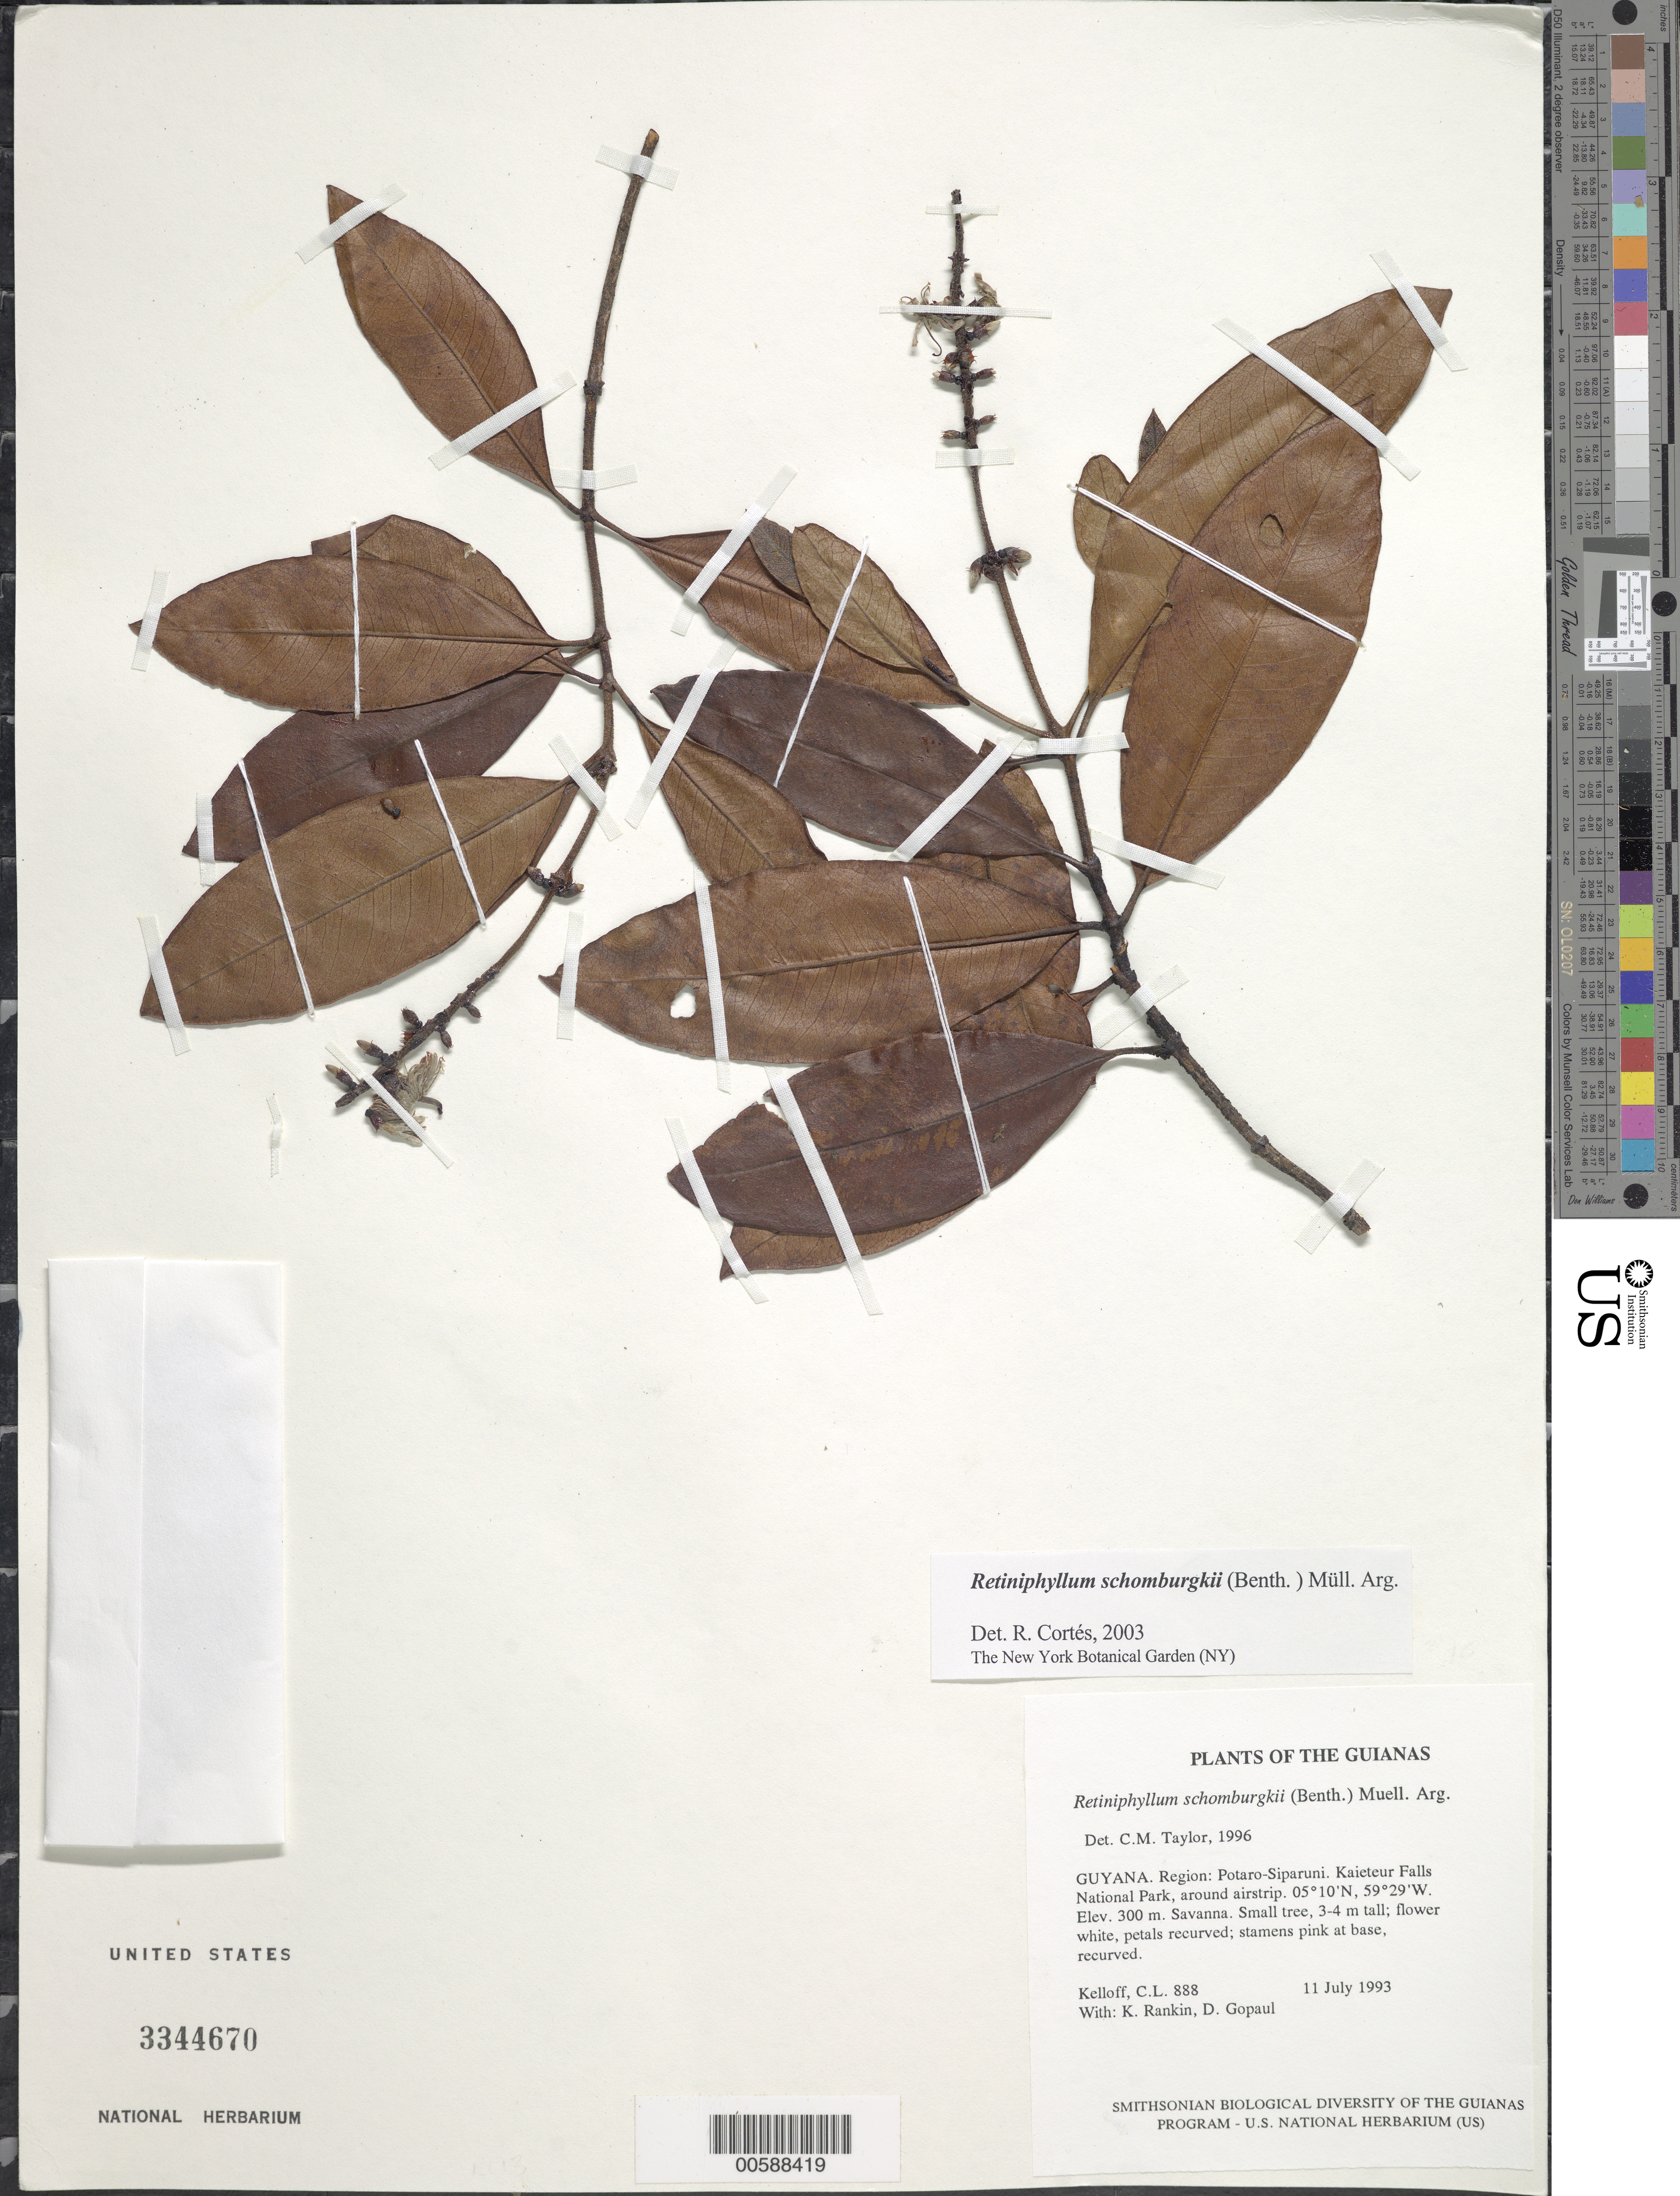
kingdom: Plantae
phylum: Tracheophyta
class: Magnoliopsida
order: Gentianales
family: Rubiaceae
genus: Retiniphyllum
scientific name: Retiniphyllum schomburgkii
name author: (Benth.) Müll. Arg.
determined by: Taylor, Charlotte M.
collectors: C. L. Kelloff, K. Rankin & D. Gopaul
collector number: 888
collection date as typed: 11 July 1993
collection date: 1993-07-11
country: Guyana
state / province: Potaro-Siparuni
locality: Kaieteur Falls National Park, around airstrip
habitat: Savanna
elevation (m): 300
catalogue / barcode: US 3344670